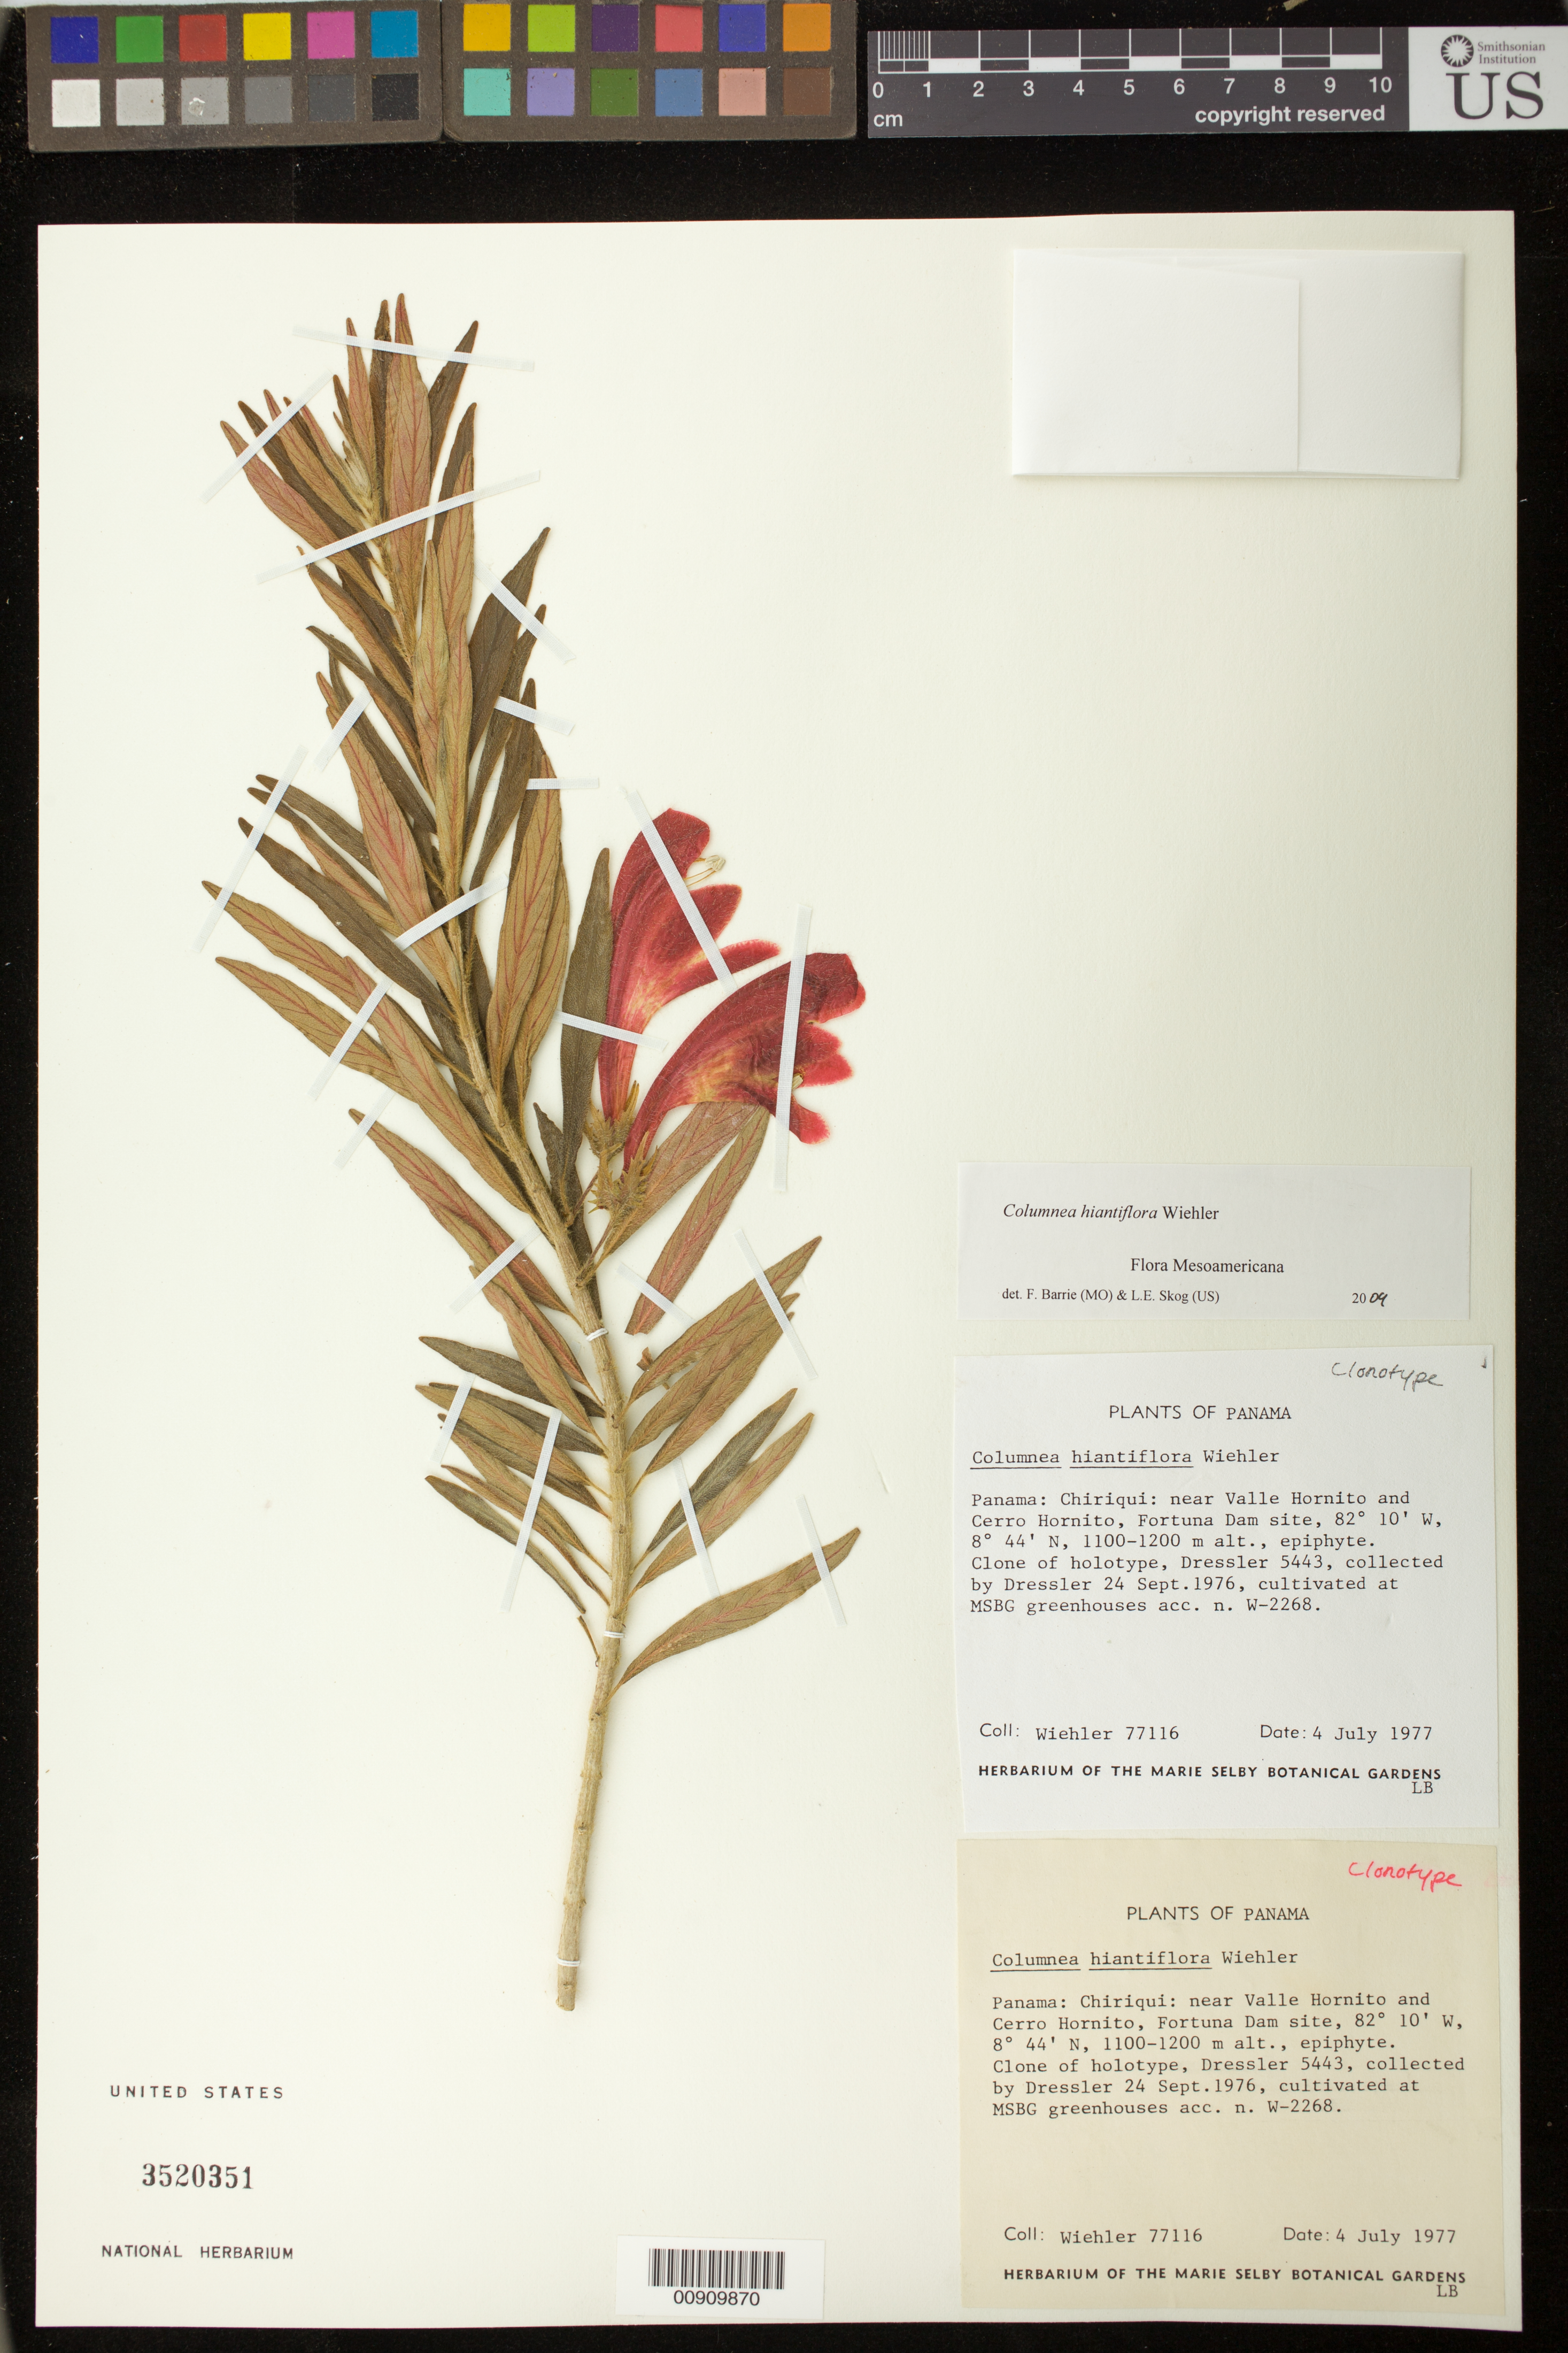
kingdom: Plantae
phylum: Tracheophyta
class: Magnoliopsida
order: Lamiales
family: Gesneriaceae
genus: Columnea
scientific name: Columnea hiantiflora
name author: Wiehler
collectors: H. J. Wiehler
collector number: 77116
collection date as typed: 04 Jul 1977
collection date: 1977-07-04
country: Panama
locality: Cult. Hort. Selby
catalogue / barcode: US 3520351